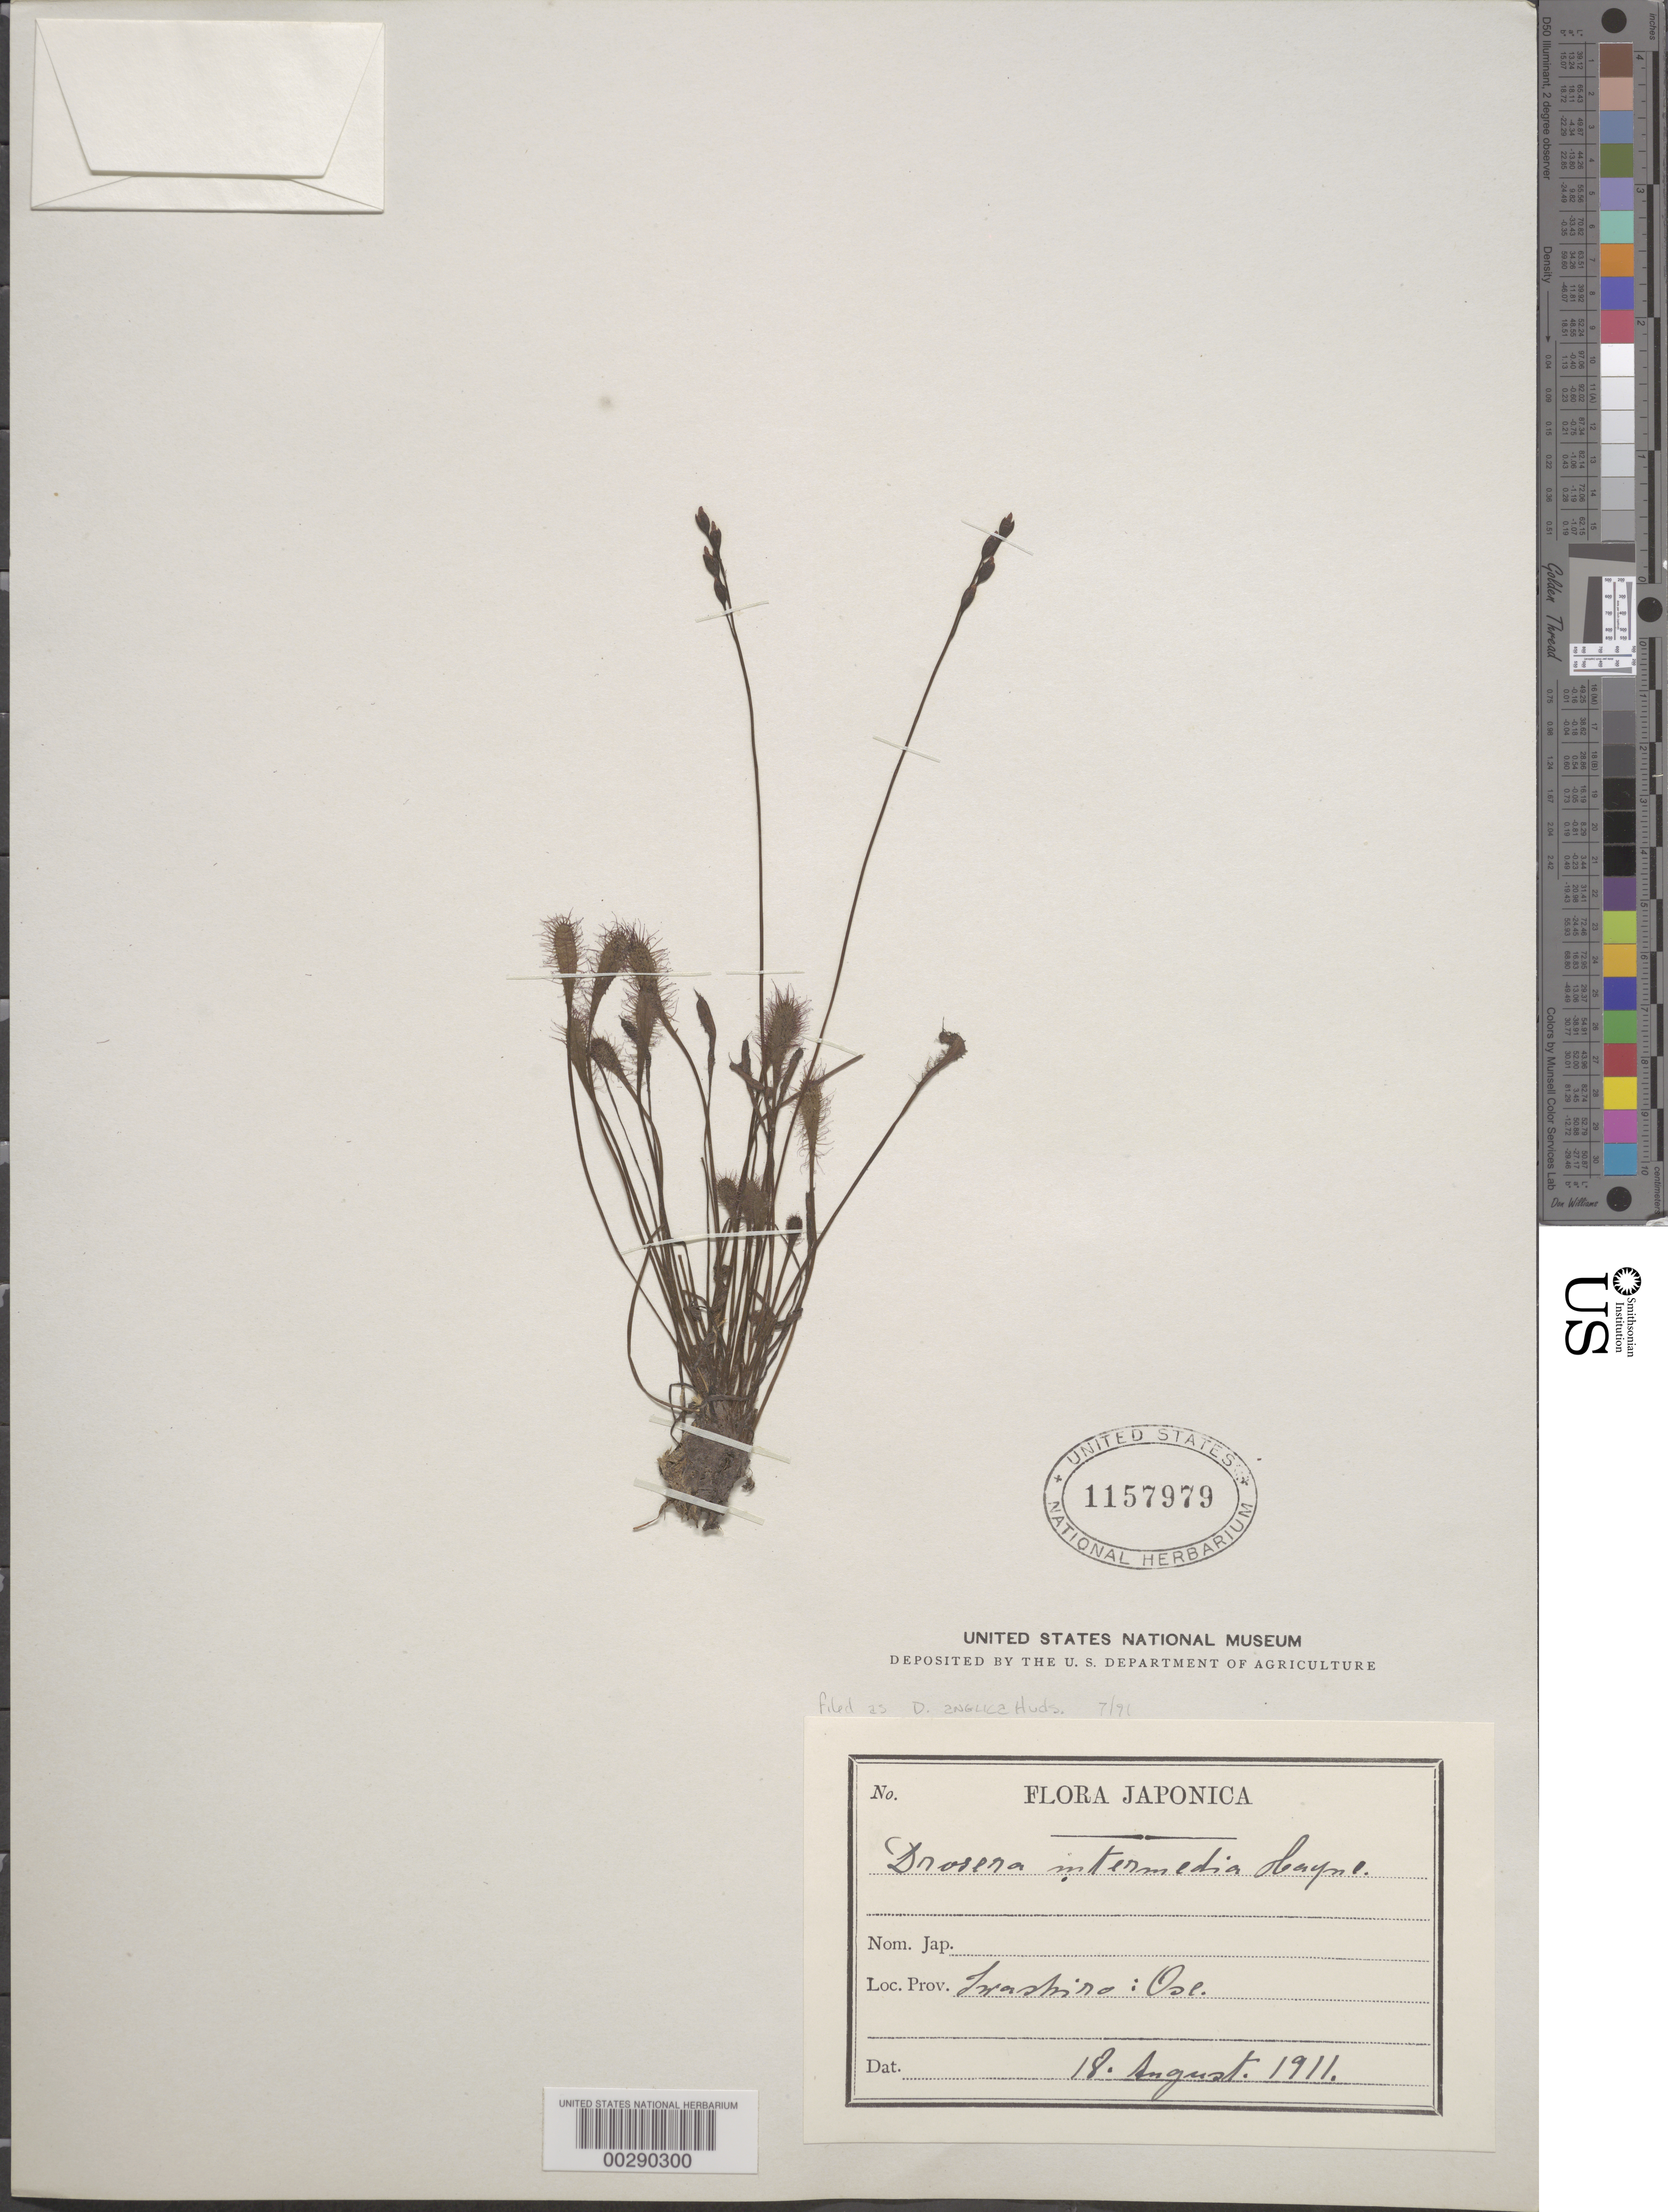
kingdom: Plantae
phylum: Tracheophyta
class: Magnoliopsida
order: Caryophyllales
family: Droseraceae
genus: Drosera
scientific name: Drosera anglica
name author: Huds.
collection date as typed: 18 Aug 1911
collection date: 1911-08-18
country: Japan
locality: Iwashiro; ose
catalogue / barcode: US 1157979